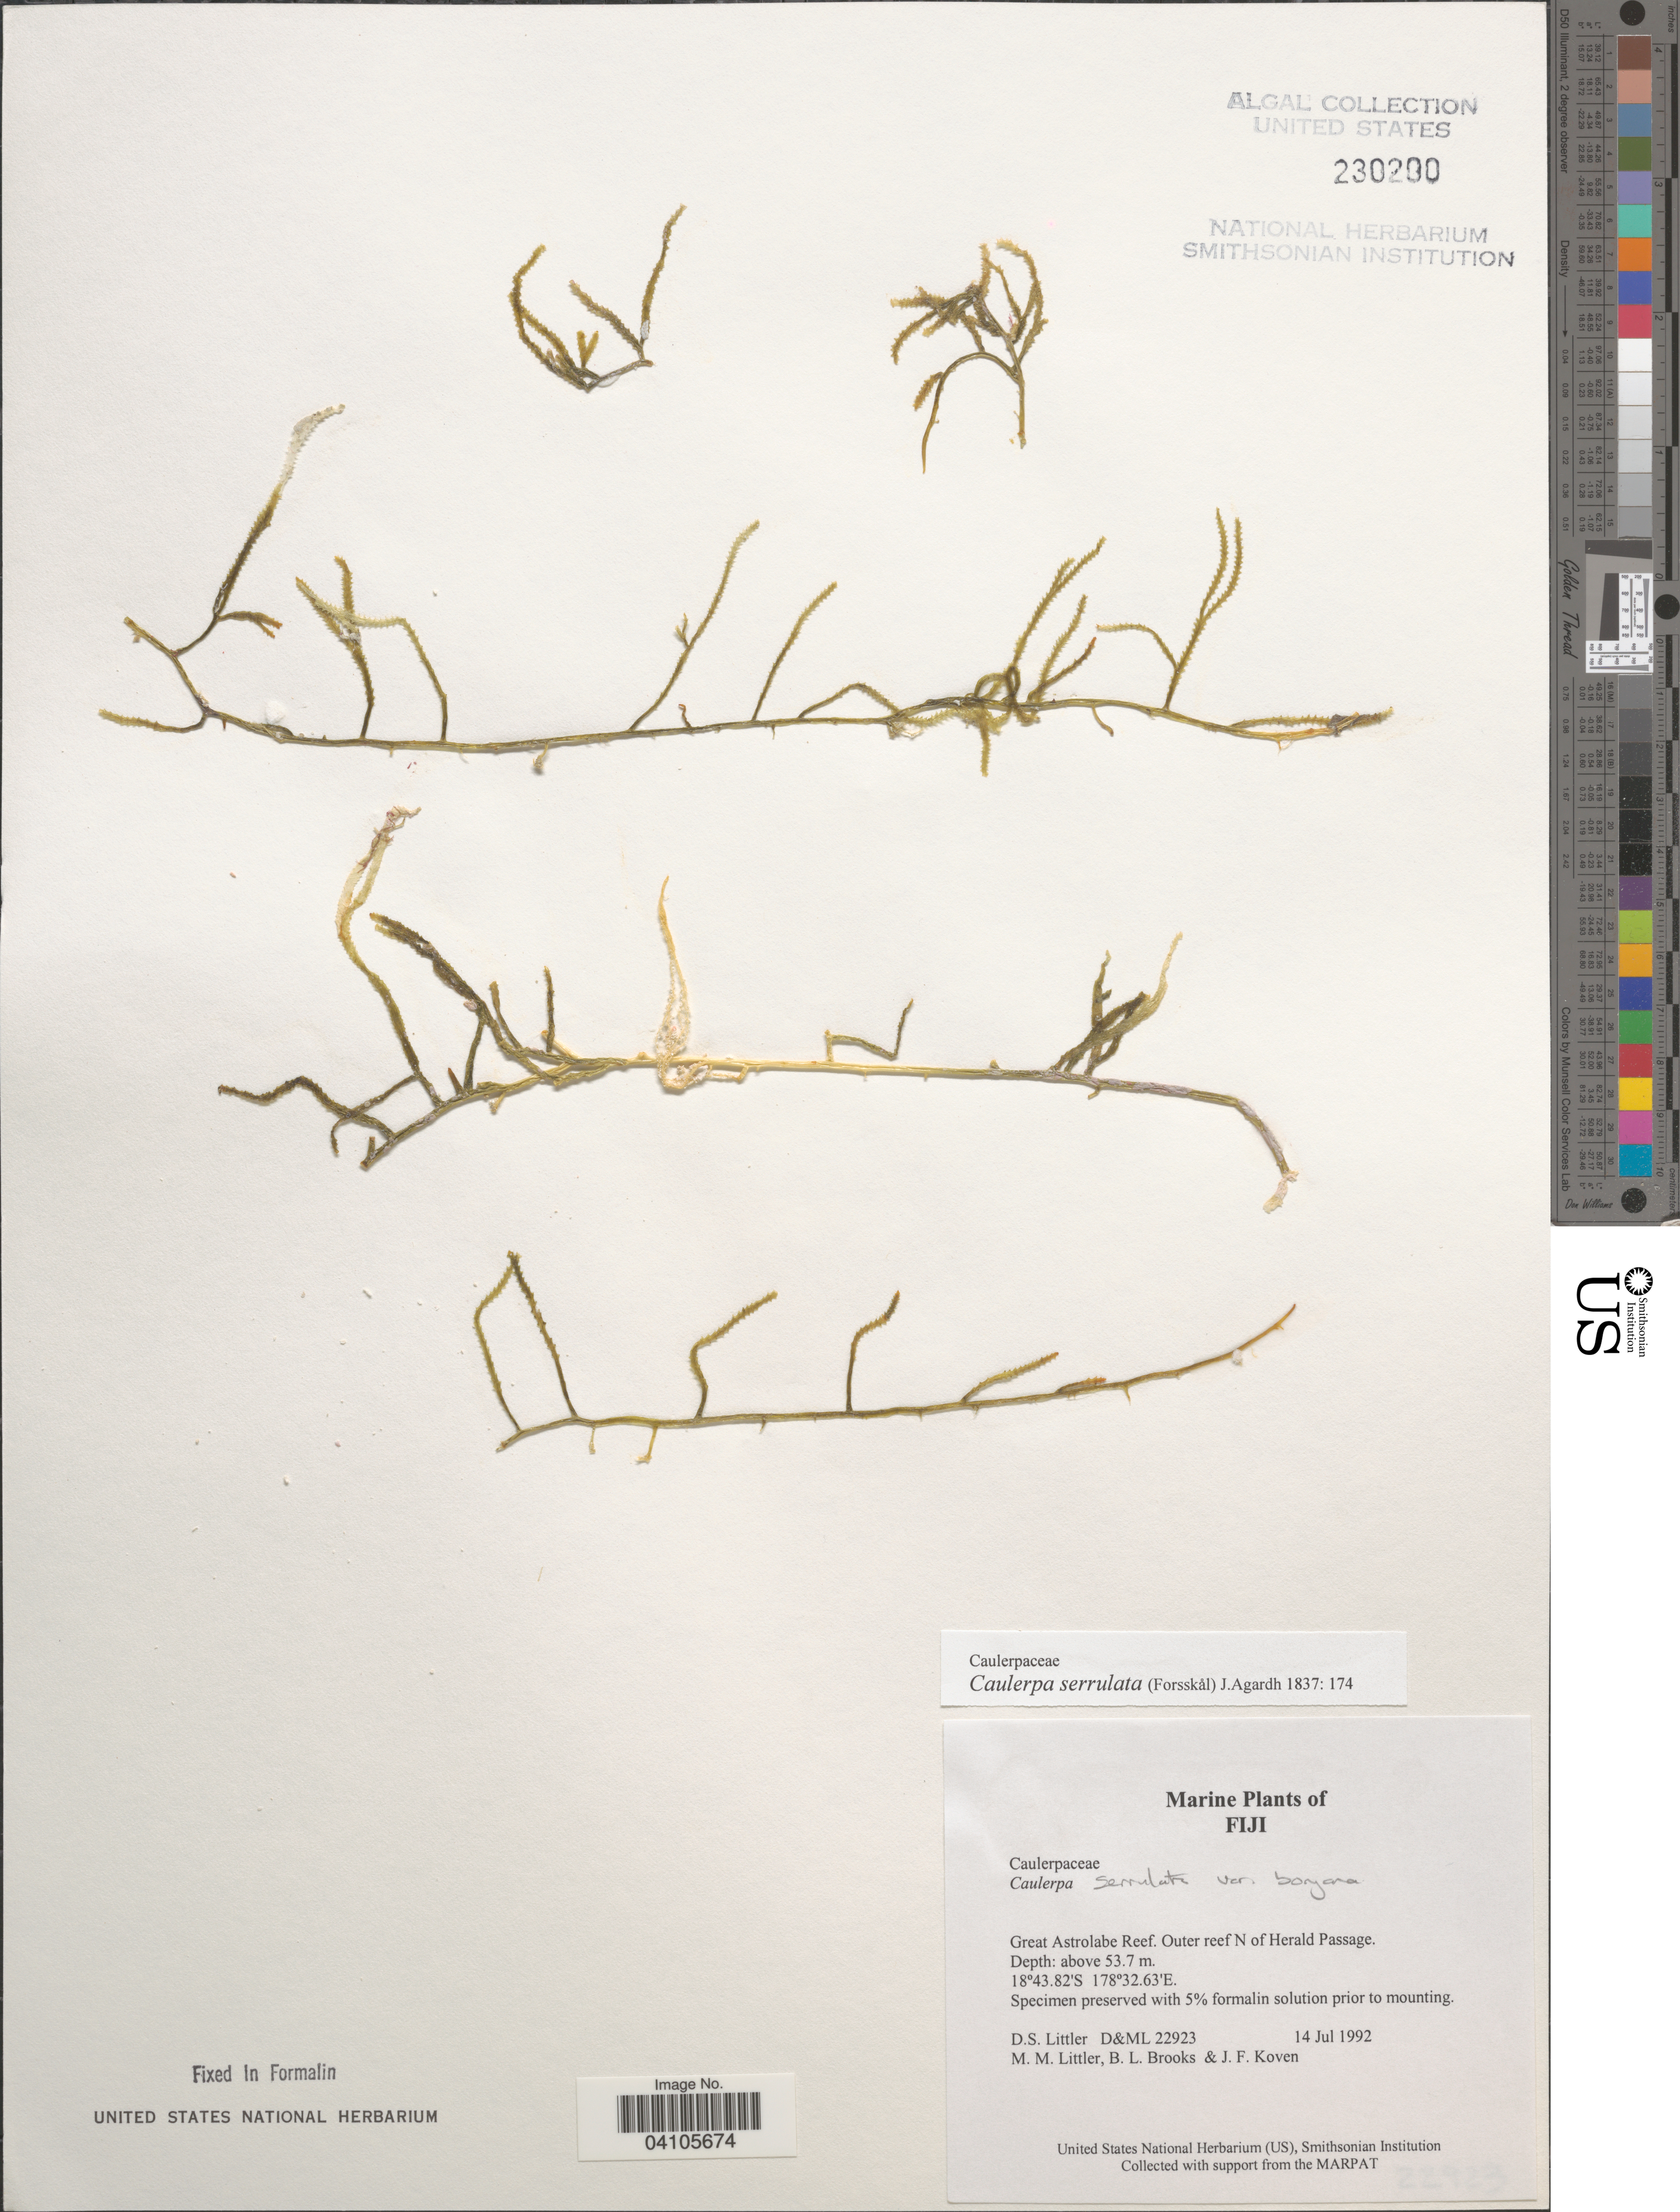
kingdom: Plantae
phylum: Chlorophyta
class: Ulvophyceae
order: Bryopsidales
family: Caulerpaceae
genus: Caulerpa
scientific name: Caulerpa serrulata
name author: (Forssk.) J. Agardh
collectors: D. S. Littler, B. Brooks & J. Koven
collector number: D&ML 22923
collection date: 1992-07-14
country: Fiji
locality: Great Astrolabe Reef. Outer reef N of Herald Passage.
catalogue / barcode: US 230200